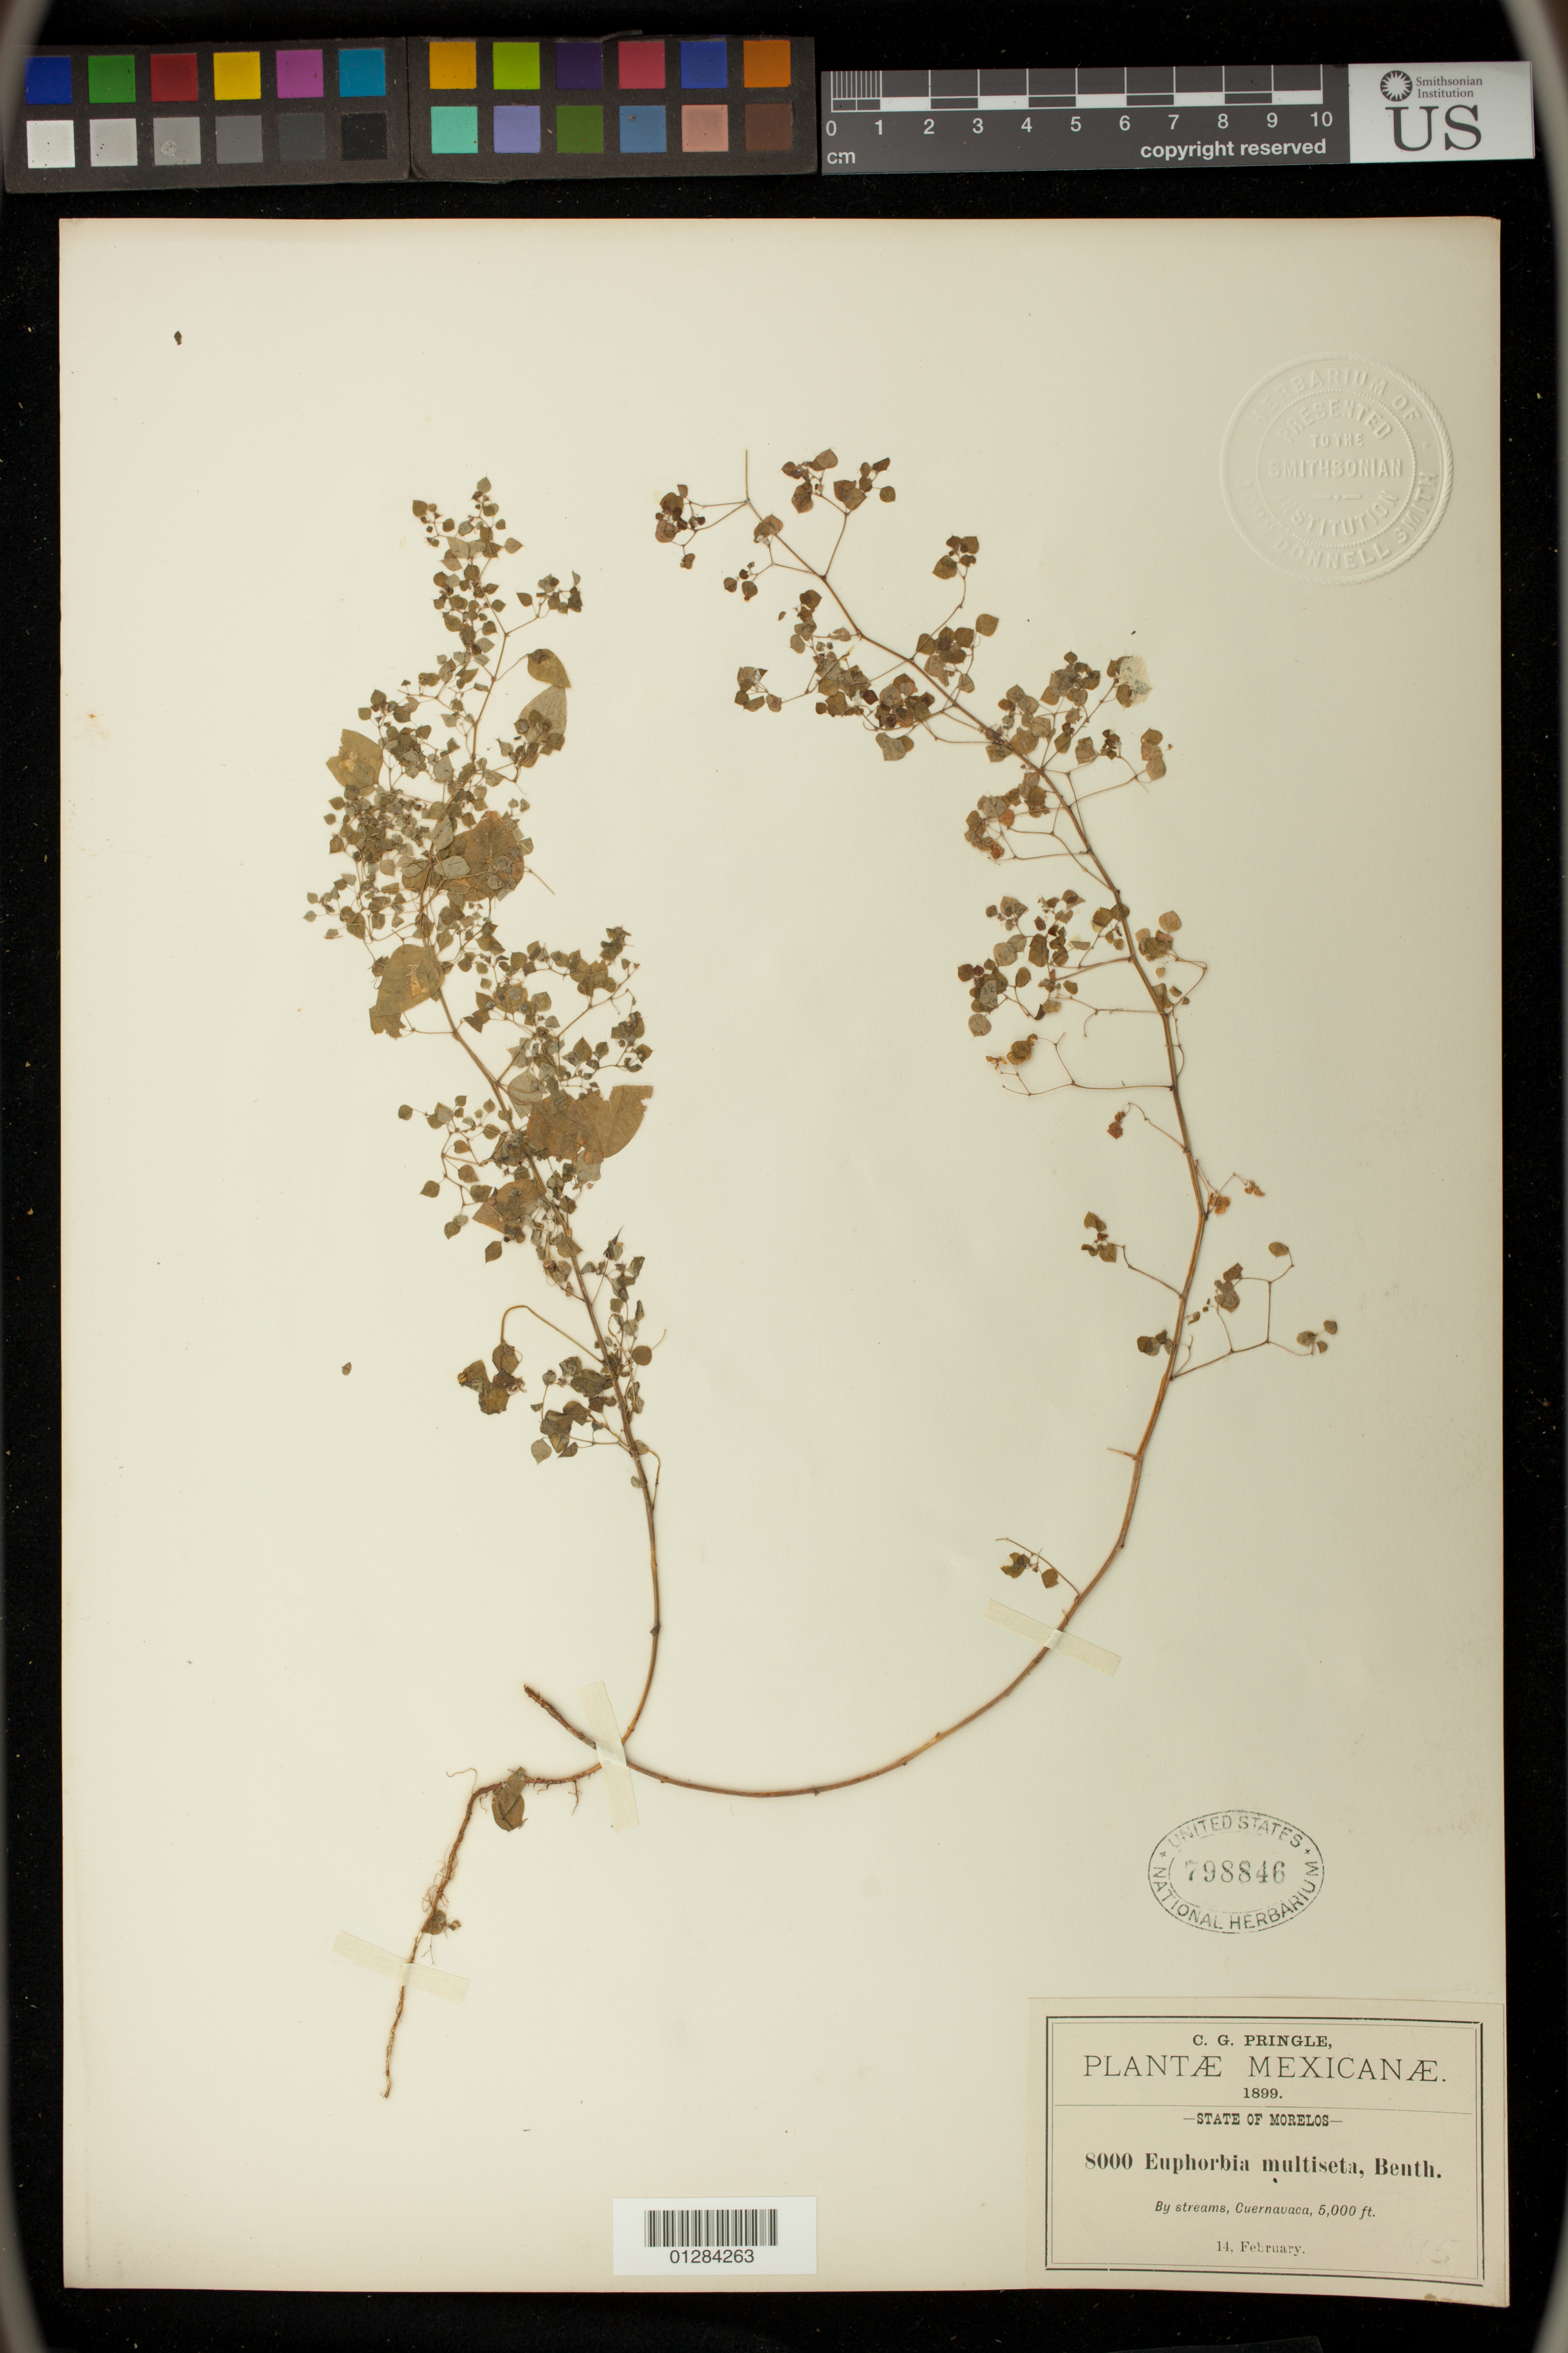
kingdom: Plantae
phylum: Tracheophyta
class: Magnoliopsida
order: Malpighiales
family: Euphorbiaceae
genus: Euphorbia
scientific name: Euphorbia multiseta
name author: Benth.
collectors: C. G. Pringle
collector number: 8000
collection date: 1899-02-14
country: Mexico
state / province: Morelos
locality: Cuernavaca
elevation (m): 1524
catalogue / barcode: US 798846